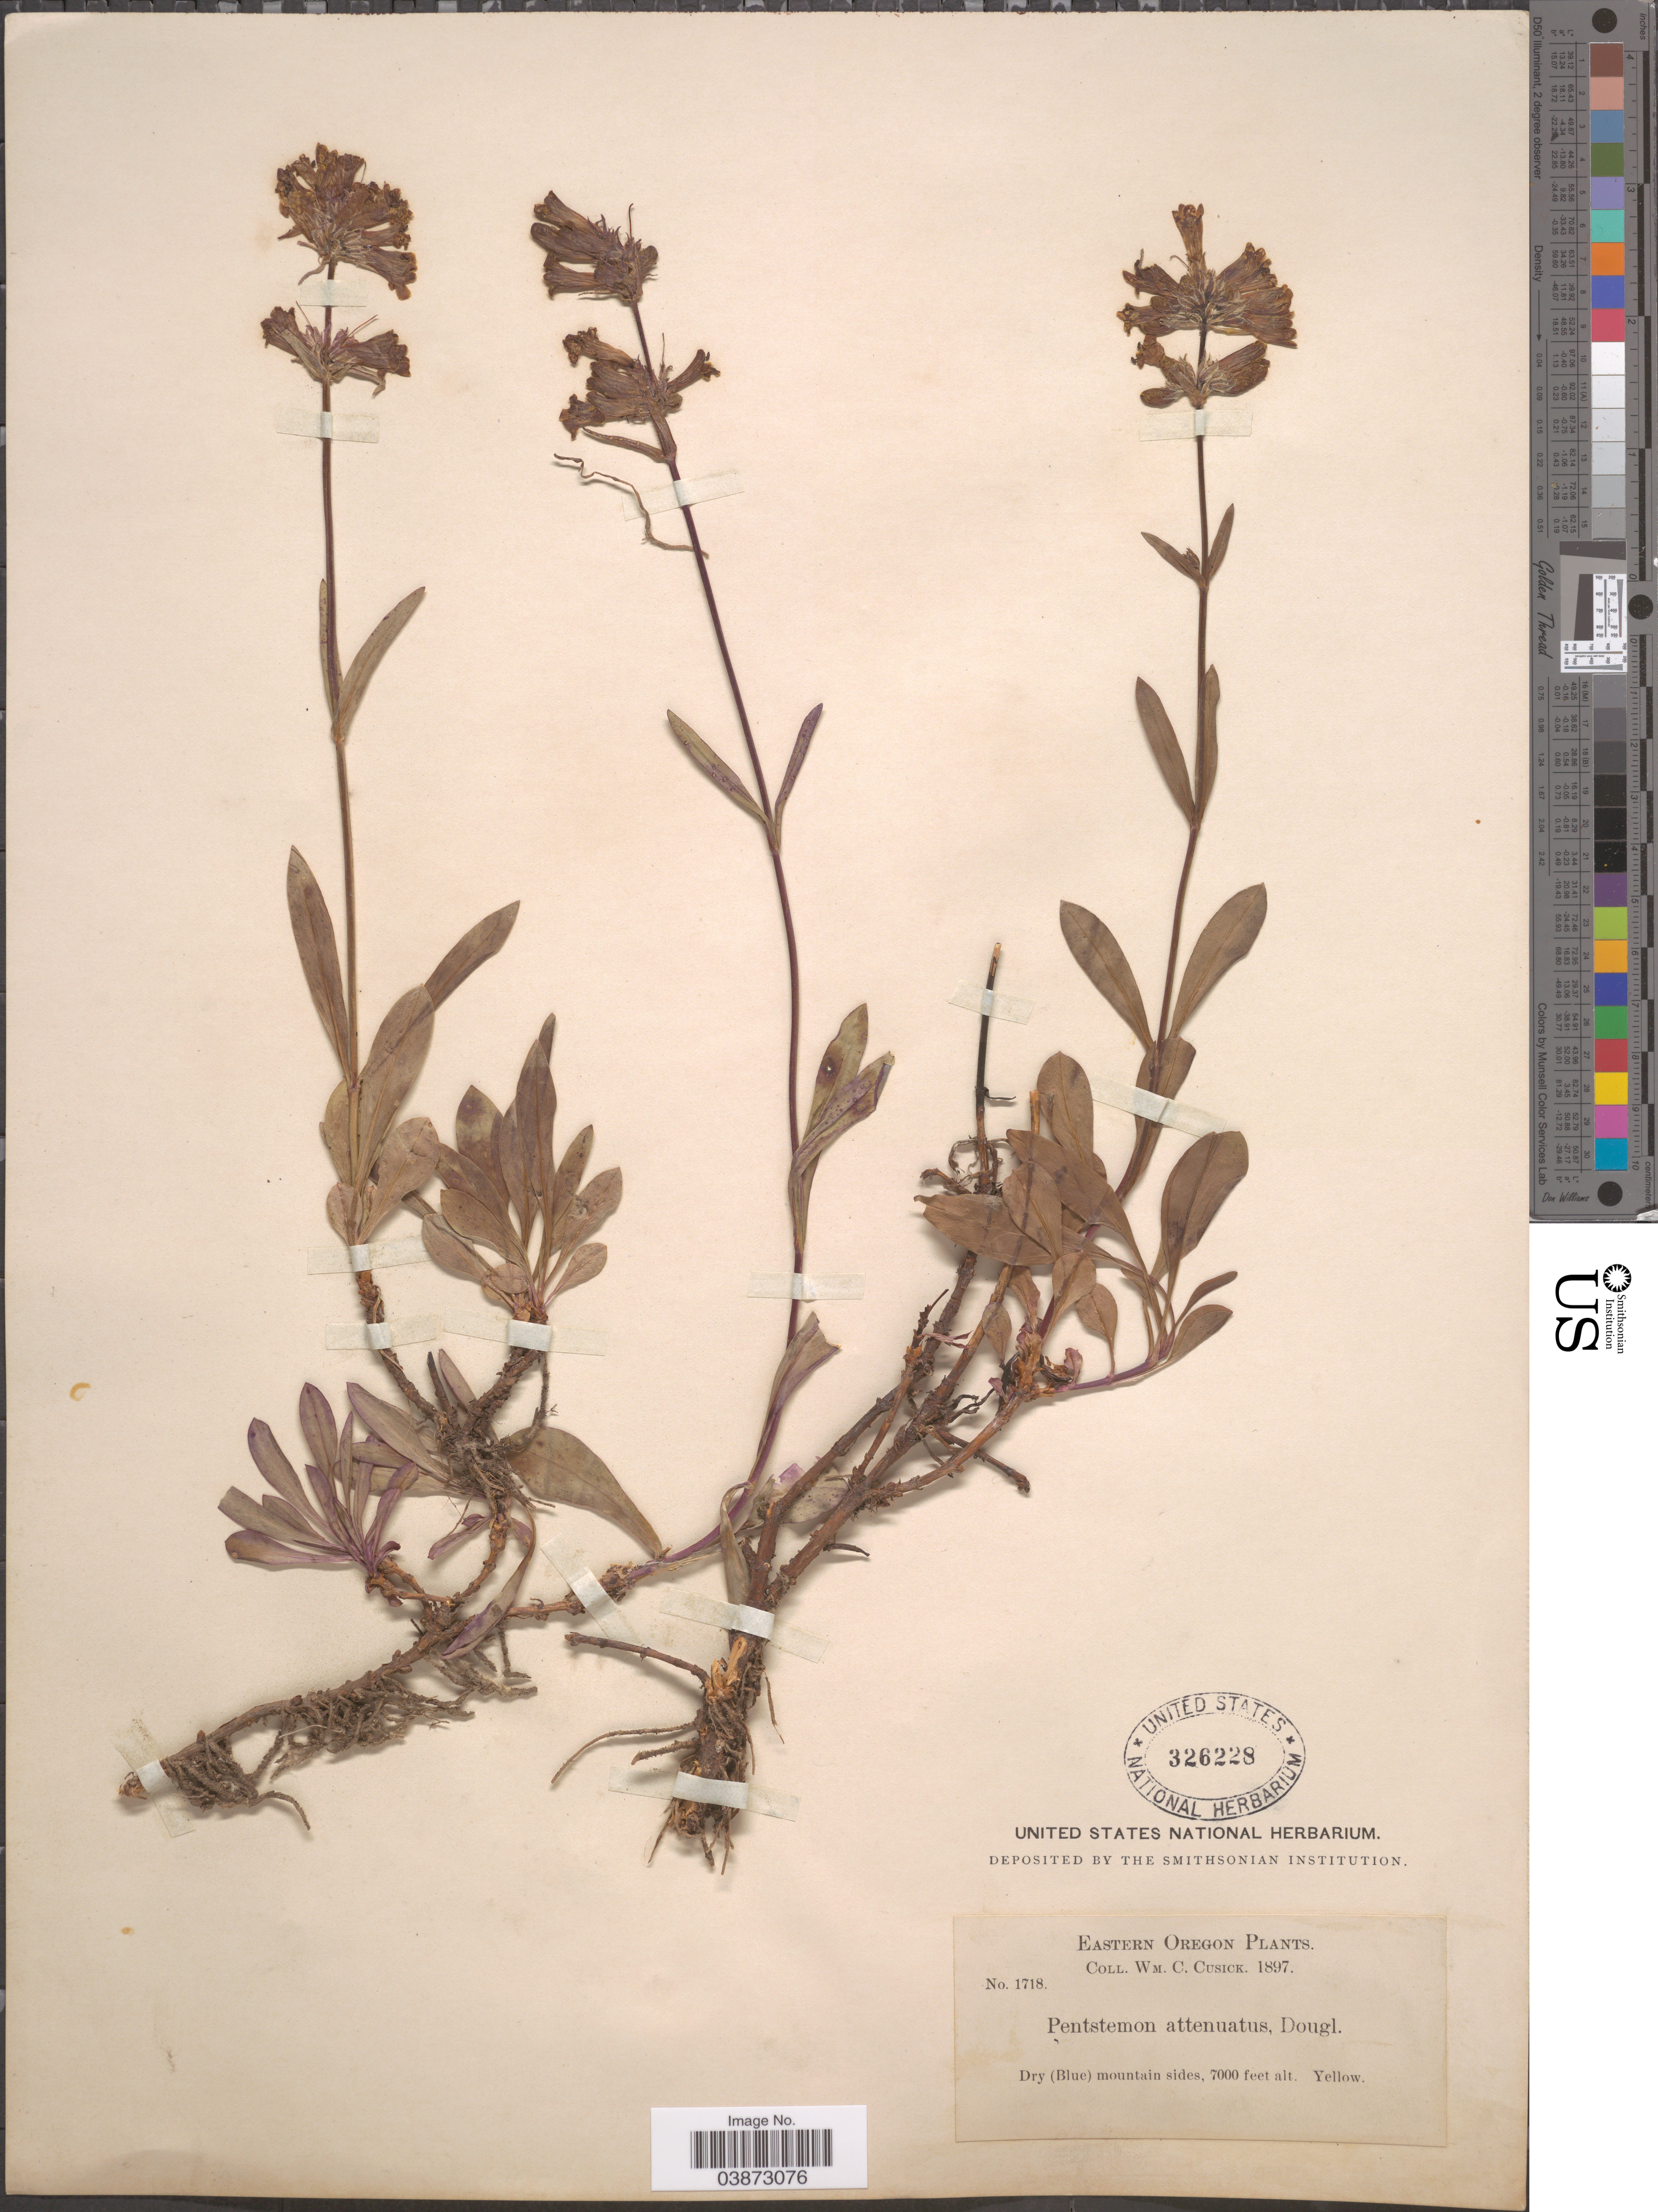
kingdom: Plantae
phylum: Tracheophyta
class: Magnoliopsida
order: Lamiales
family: Plantaginaceae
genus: Penstemon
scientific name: Penstemon attenuatus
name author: Douglas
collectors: W. C. Cusick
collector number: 1718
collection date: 1897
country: United States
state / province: Oregon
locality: Eastern Oregon. Dry (Blue) mountain sides.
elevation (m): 2134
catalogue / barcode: US 326228